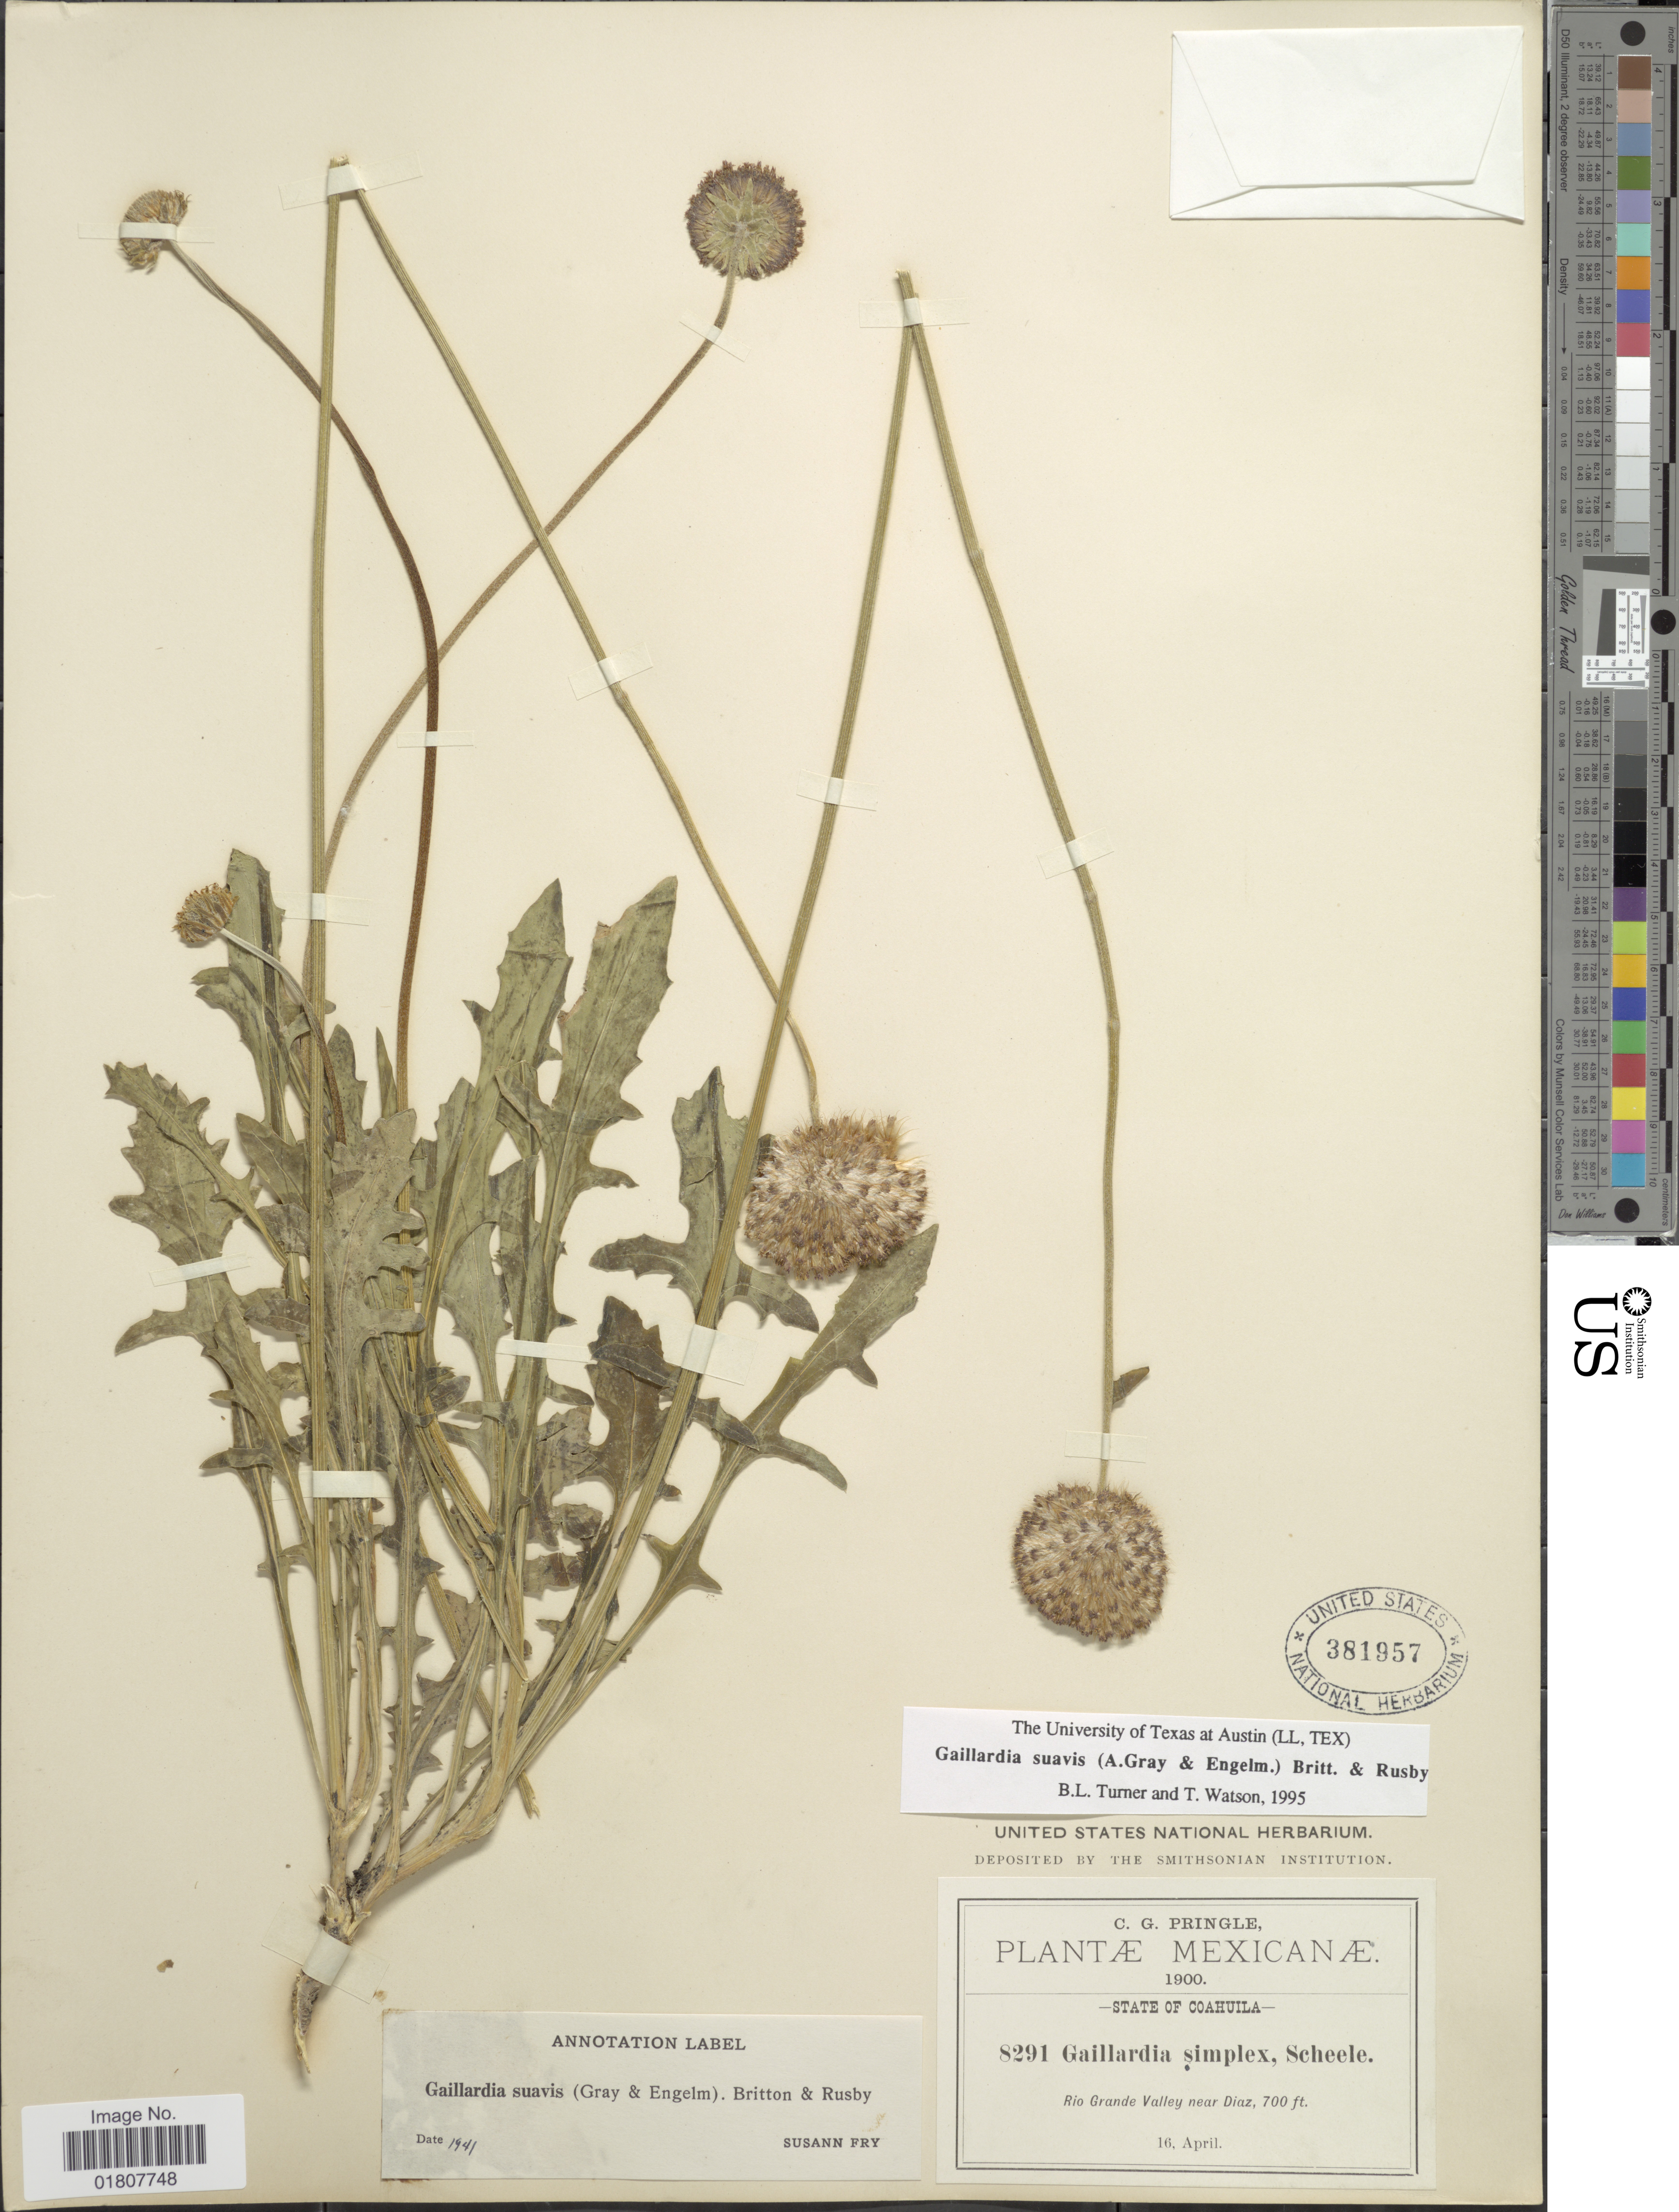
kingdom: Plantae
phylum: Tracheophyta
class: Magnoliopsida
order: Asterales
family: Asteraceae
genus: Gaillardia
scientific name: Gaillardia suavis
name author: (A. Gray & Engelm.) Britton & Rusby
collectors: C. G. Pringle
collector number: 8291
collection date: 1900-04-16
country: Mexico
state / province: Coahuila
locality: Rio Grande Valley near Diaz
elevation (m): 213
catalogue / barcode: US 381957